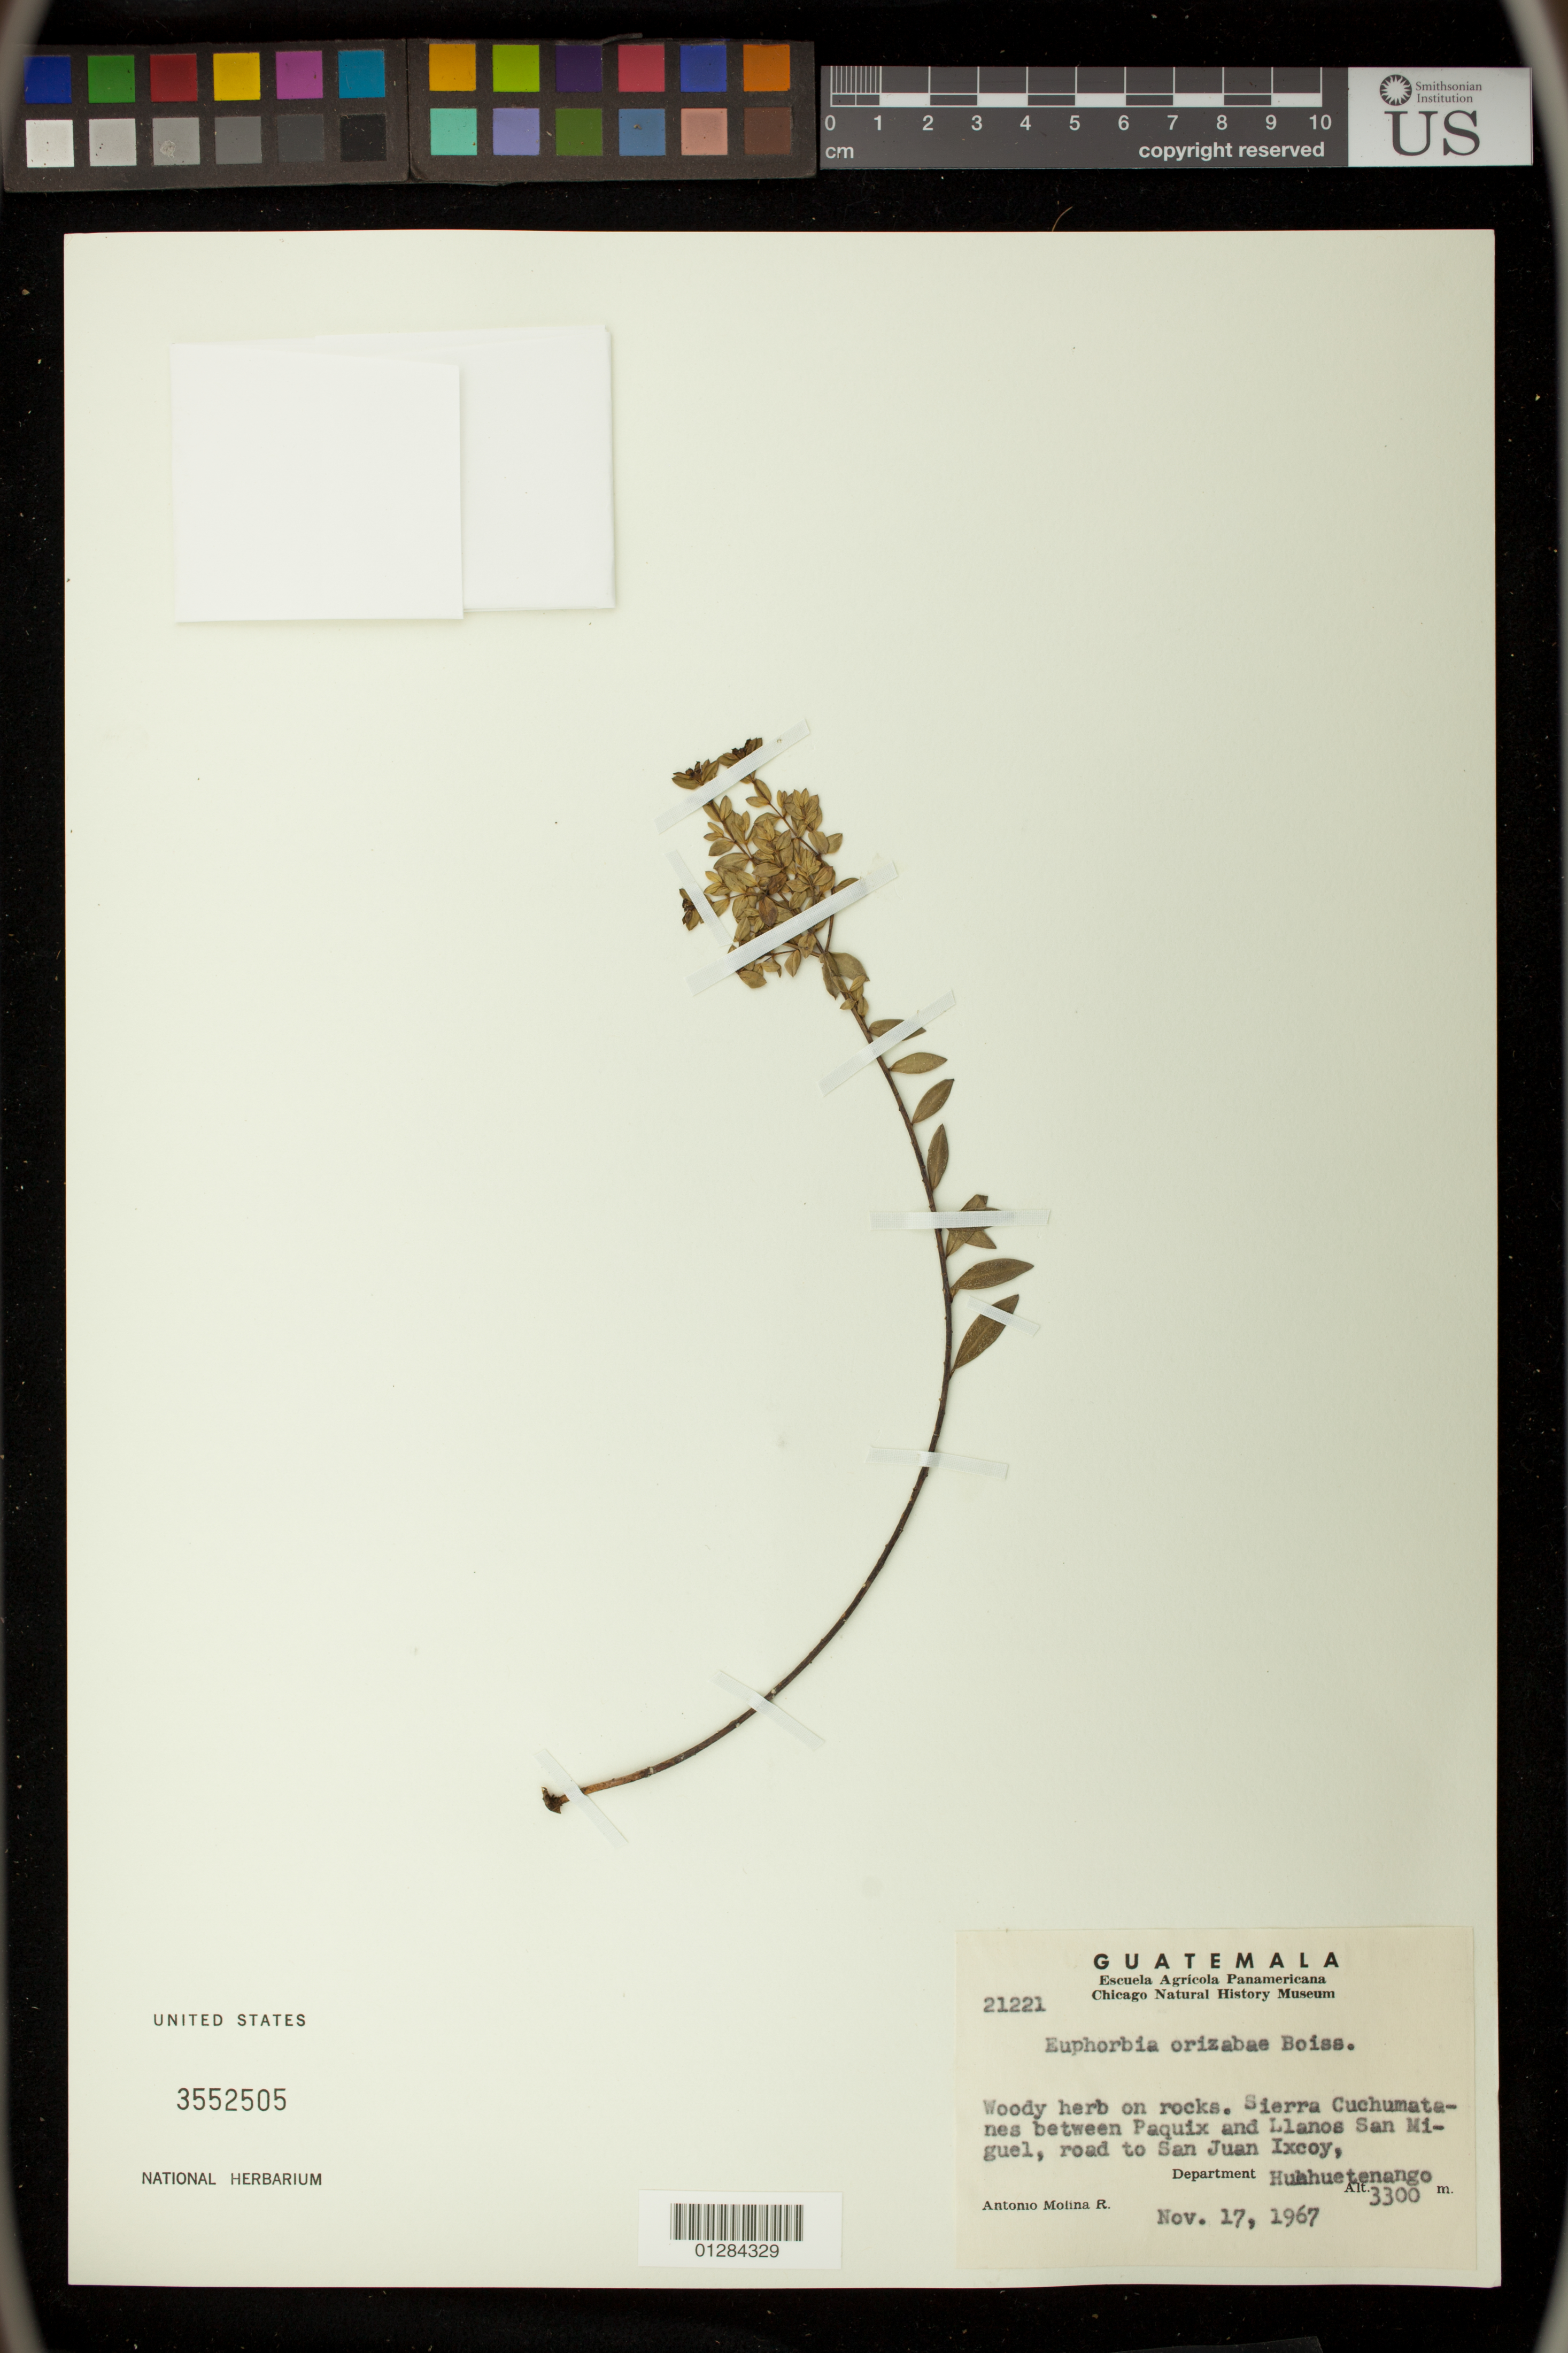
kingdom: Plantae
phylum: Tracheophyta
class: Magnoliopsida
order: Malpighiales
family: Euphorbiaceae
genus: Euphorbia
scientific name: Euphorbia orizabae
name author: Boiss.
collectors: A. Molina R.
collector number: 21221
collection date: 1967-11-17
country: Guatemala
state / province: Huehuetenango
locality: Sierra Cuchumatanes between Paquix and Llanos San Miguel, road to San Juan Ixcoy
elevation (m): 3300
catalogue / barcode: US 3552505